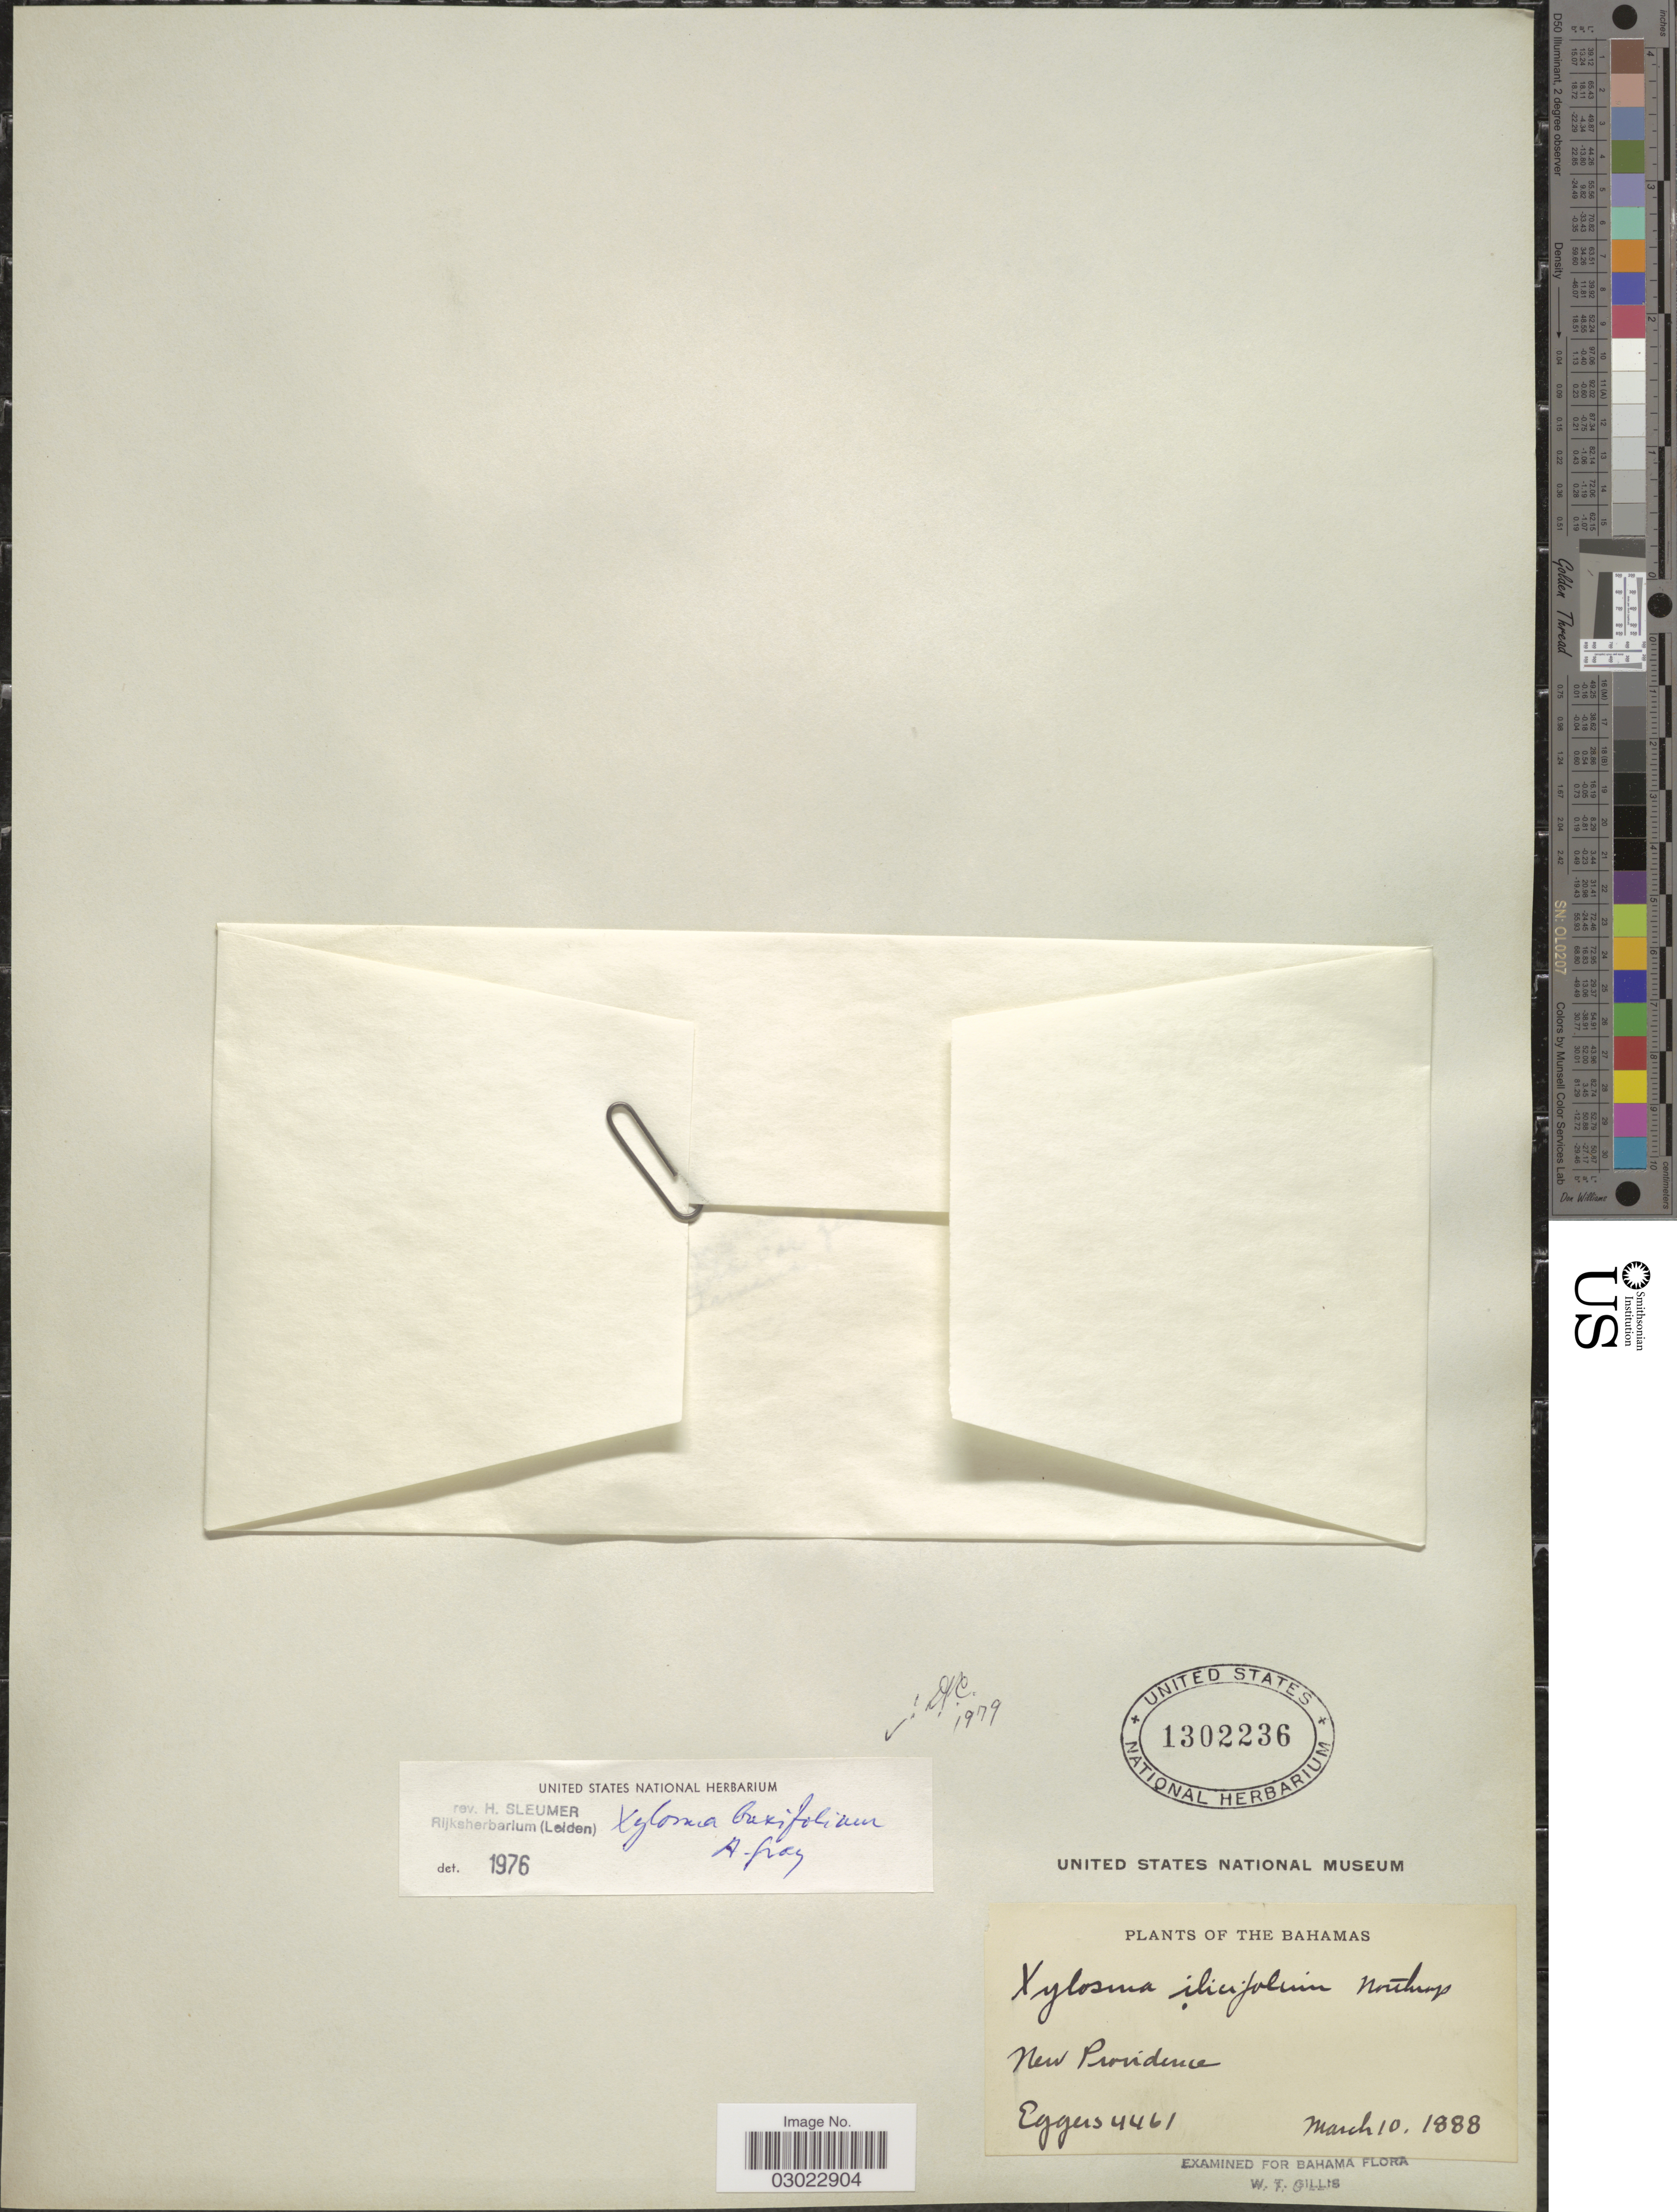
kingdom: Plantae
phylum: Tracheophyta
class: Magnoliopsida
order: Malpighiales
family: Salicaceae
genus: Xylosma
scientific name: Xylosma buxifolia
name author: A. Gray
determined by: Sleumer, H. O.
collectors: -. Eggers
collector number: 4461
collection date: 1888-03-10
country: Bahamas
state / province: New Providence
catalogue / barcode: US 1302236